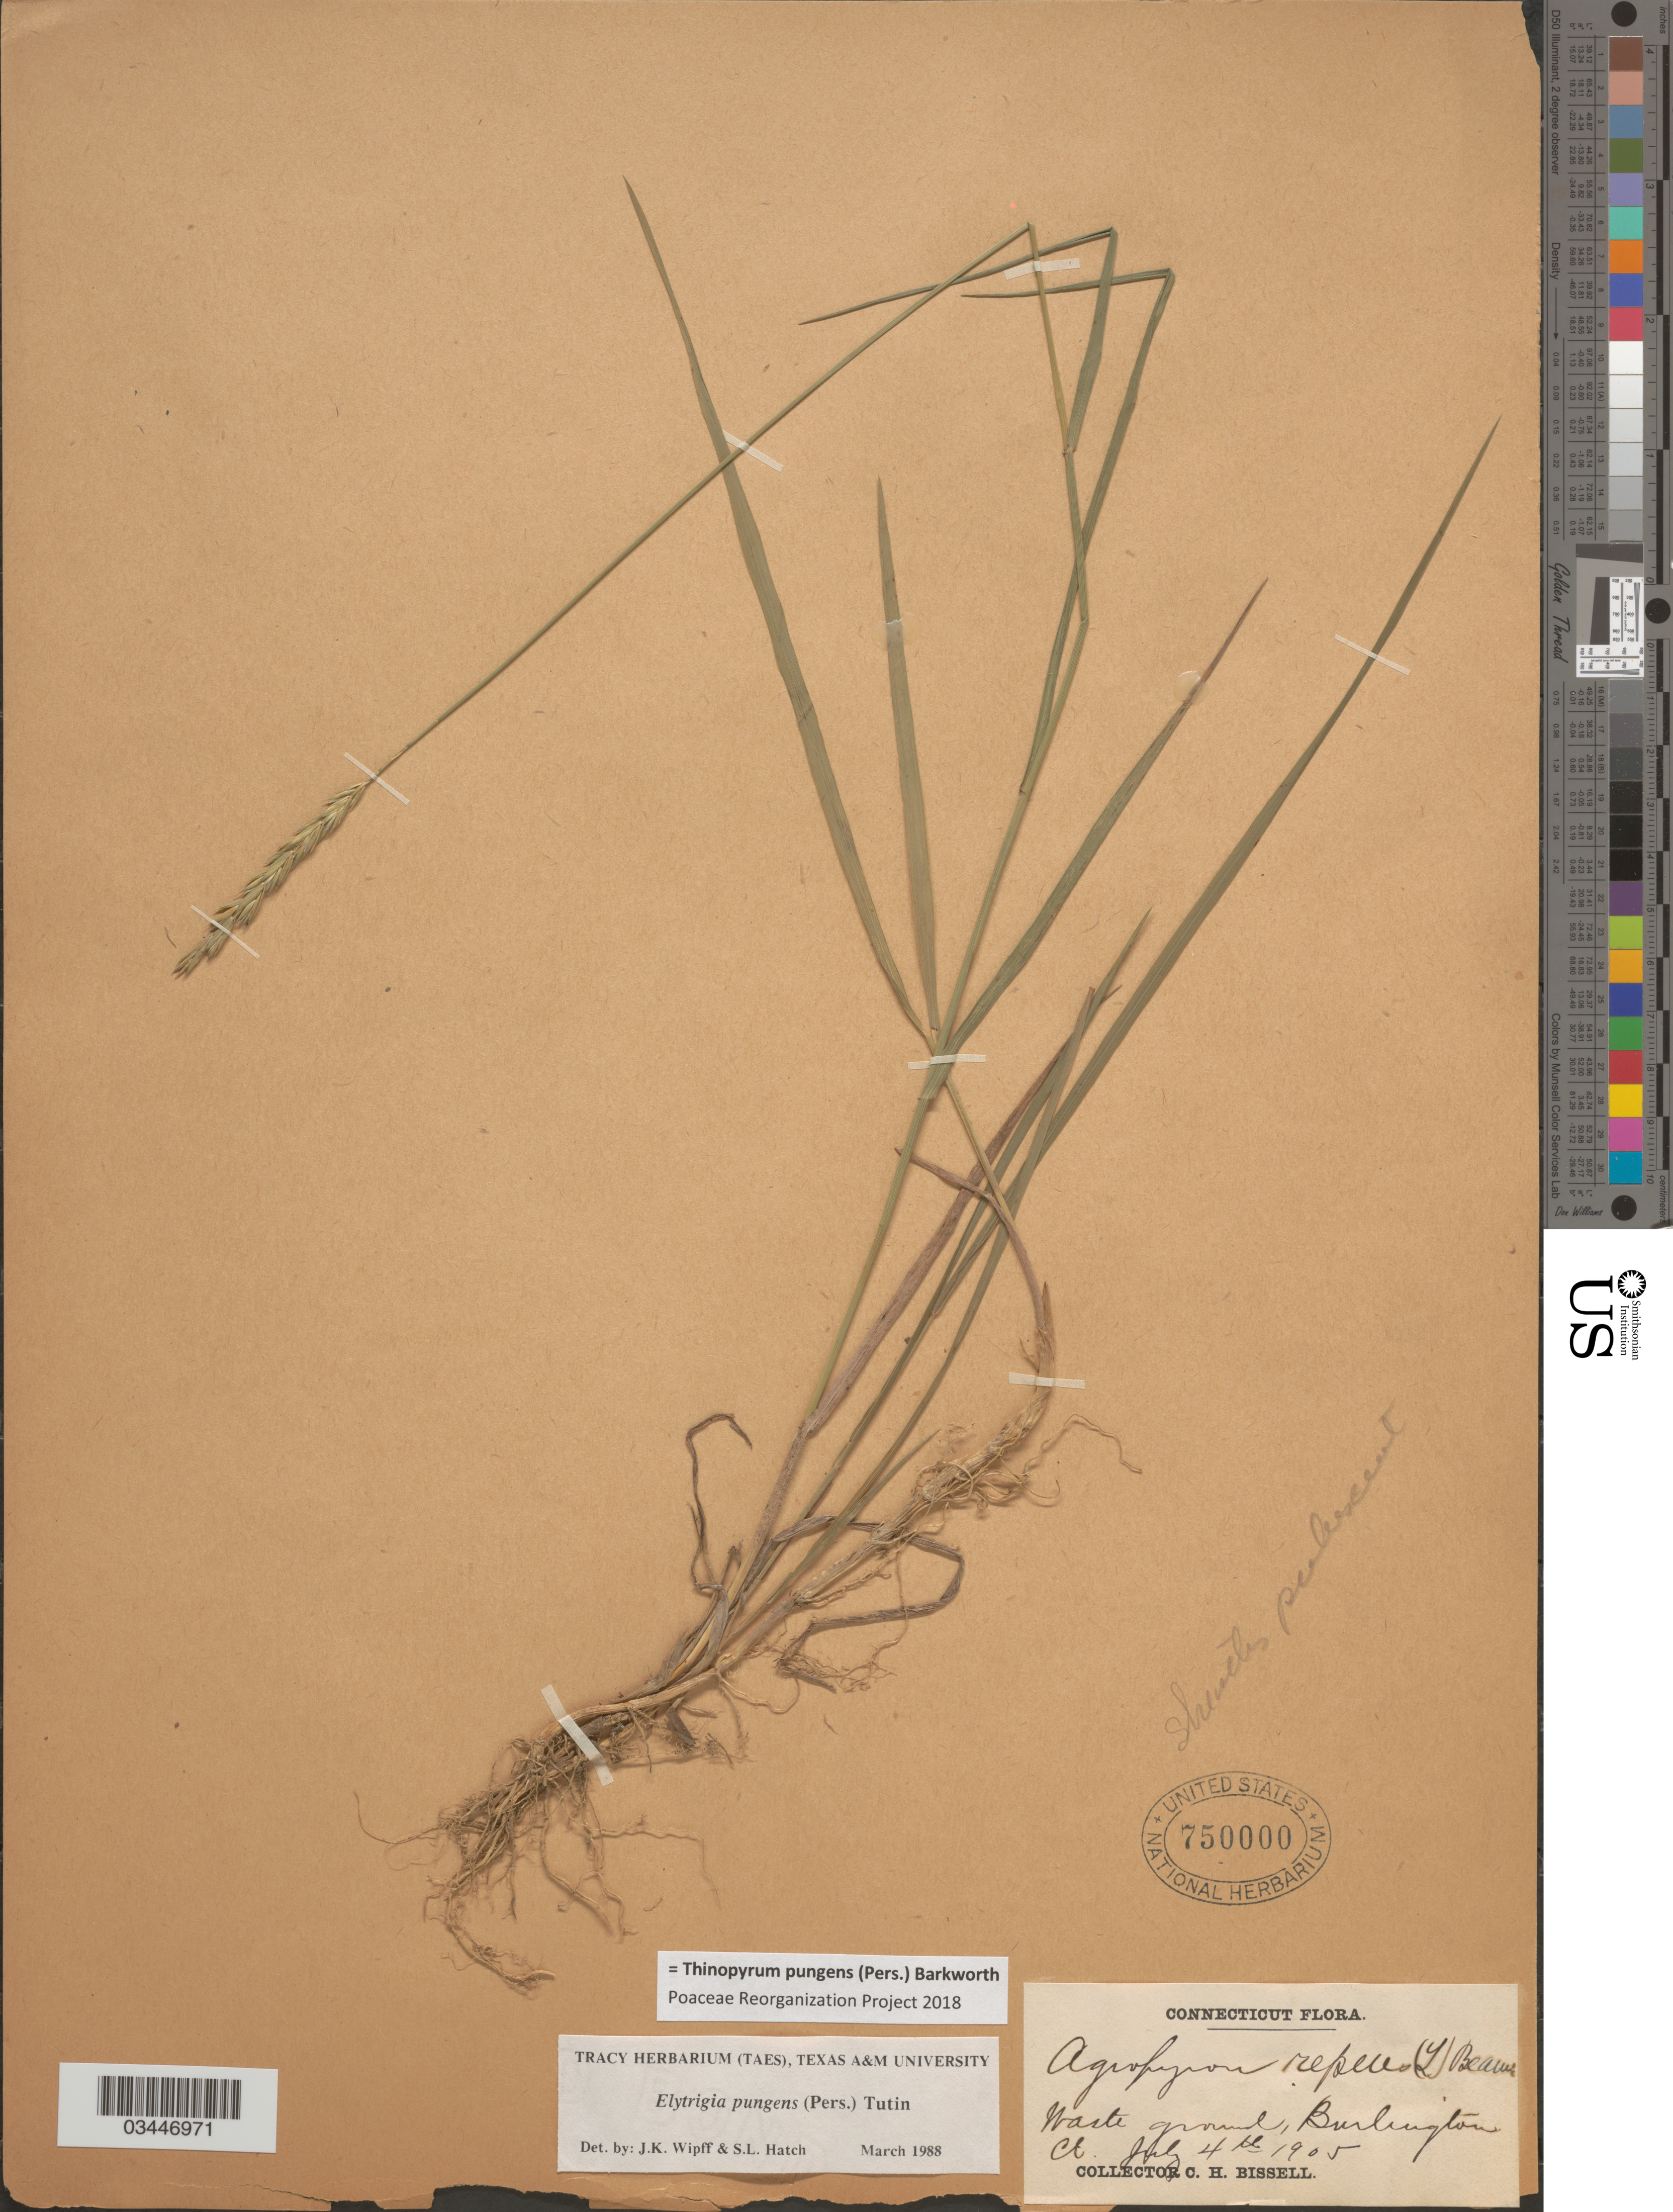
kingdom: Plantae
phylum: Tracheophyta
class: Liliopsida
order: Poales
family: Poaceae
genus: Thinopyrum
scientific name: Thinopyrum pungens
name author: (Pers.) Barkworth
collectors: C. Bissell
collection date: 1905-07-04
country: United States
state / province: Connecticut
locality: Waste ground, Burlington Ct.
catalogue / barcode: US 750000